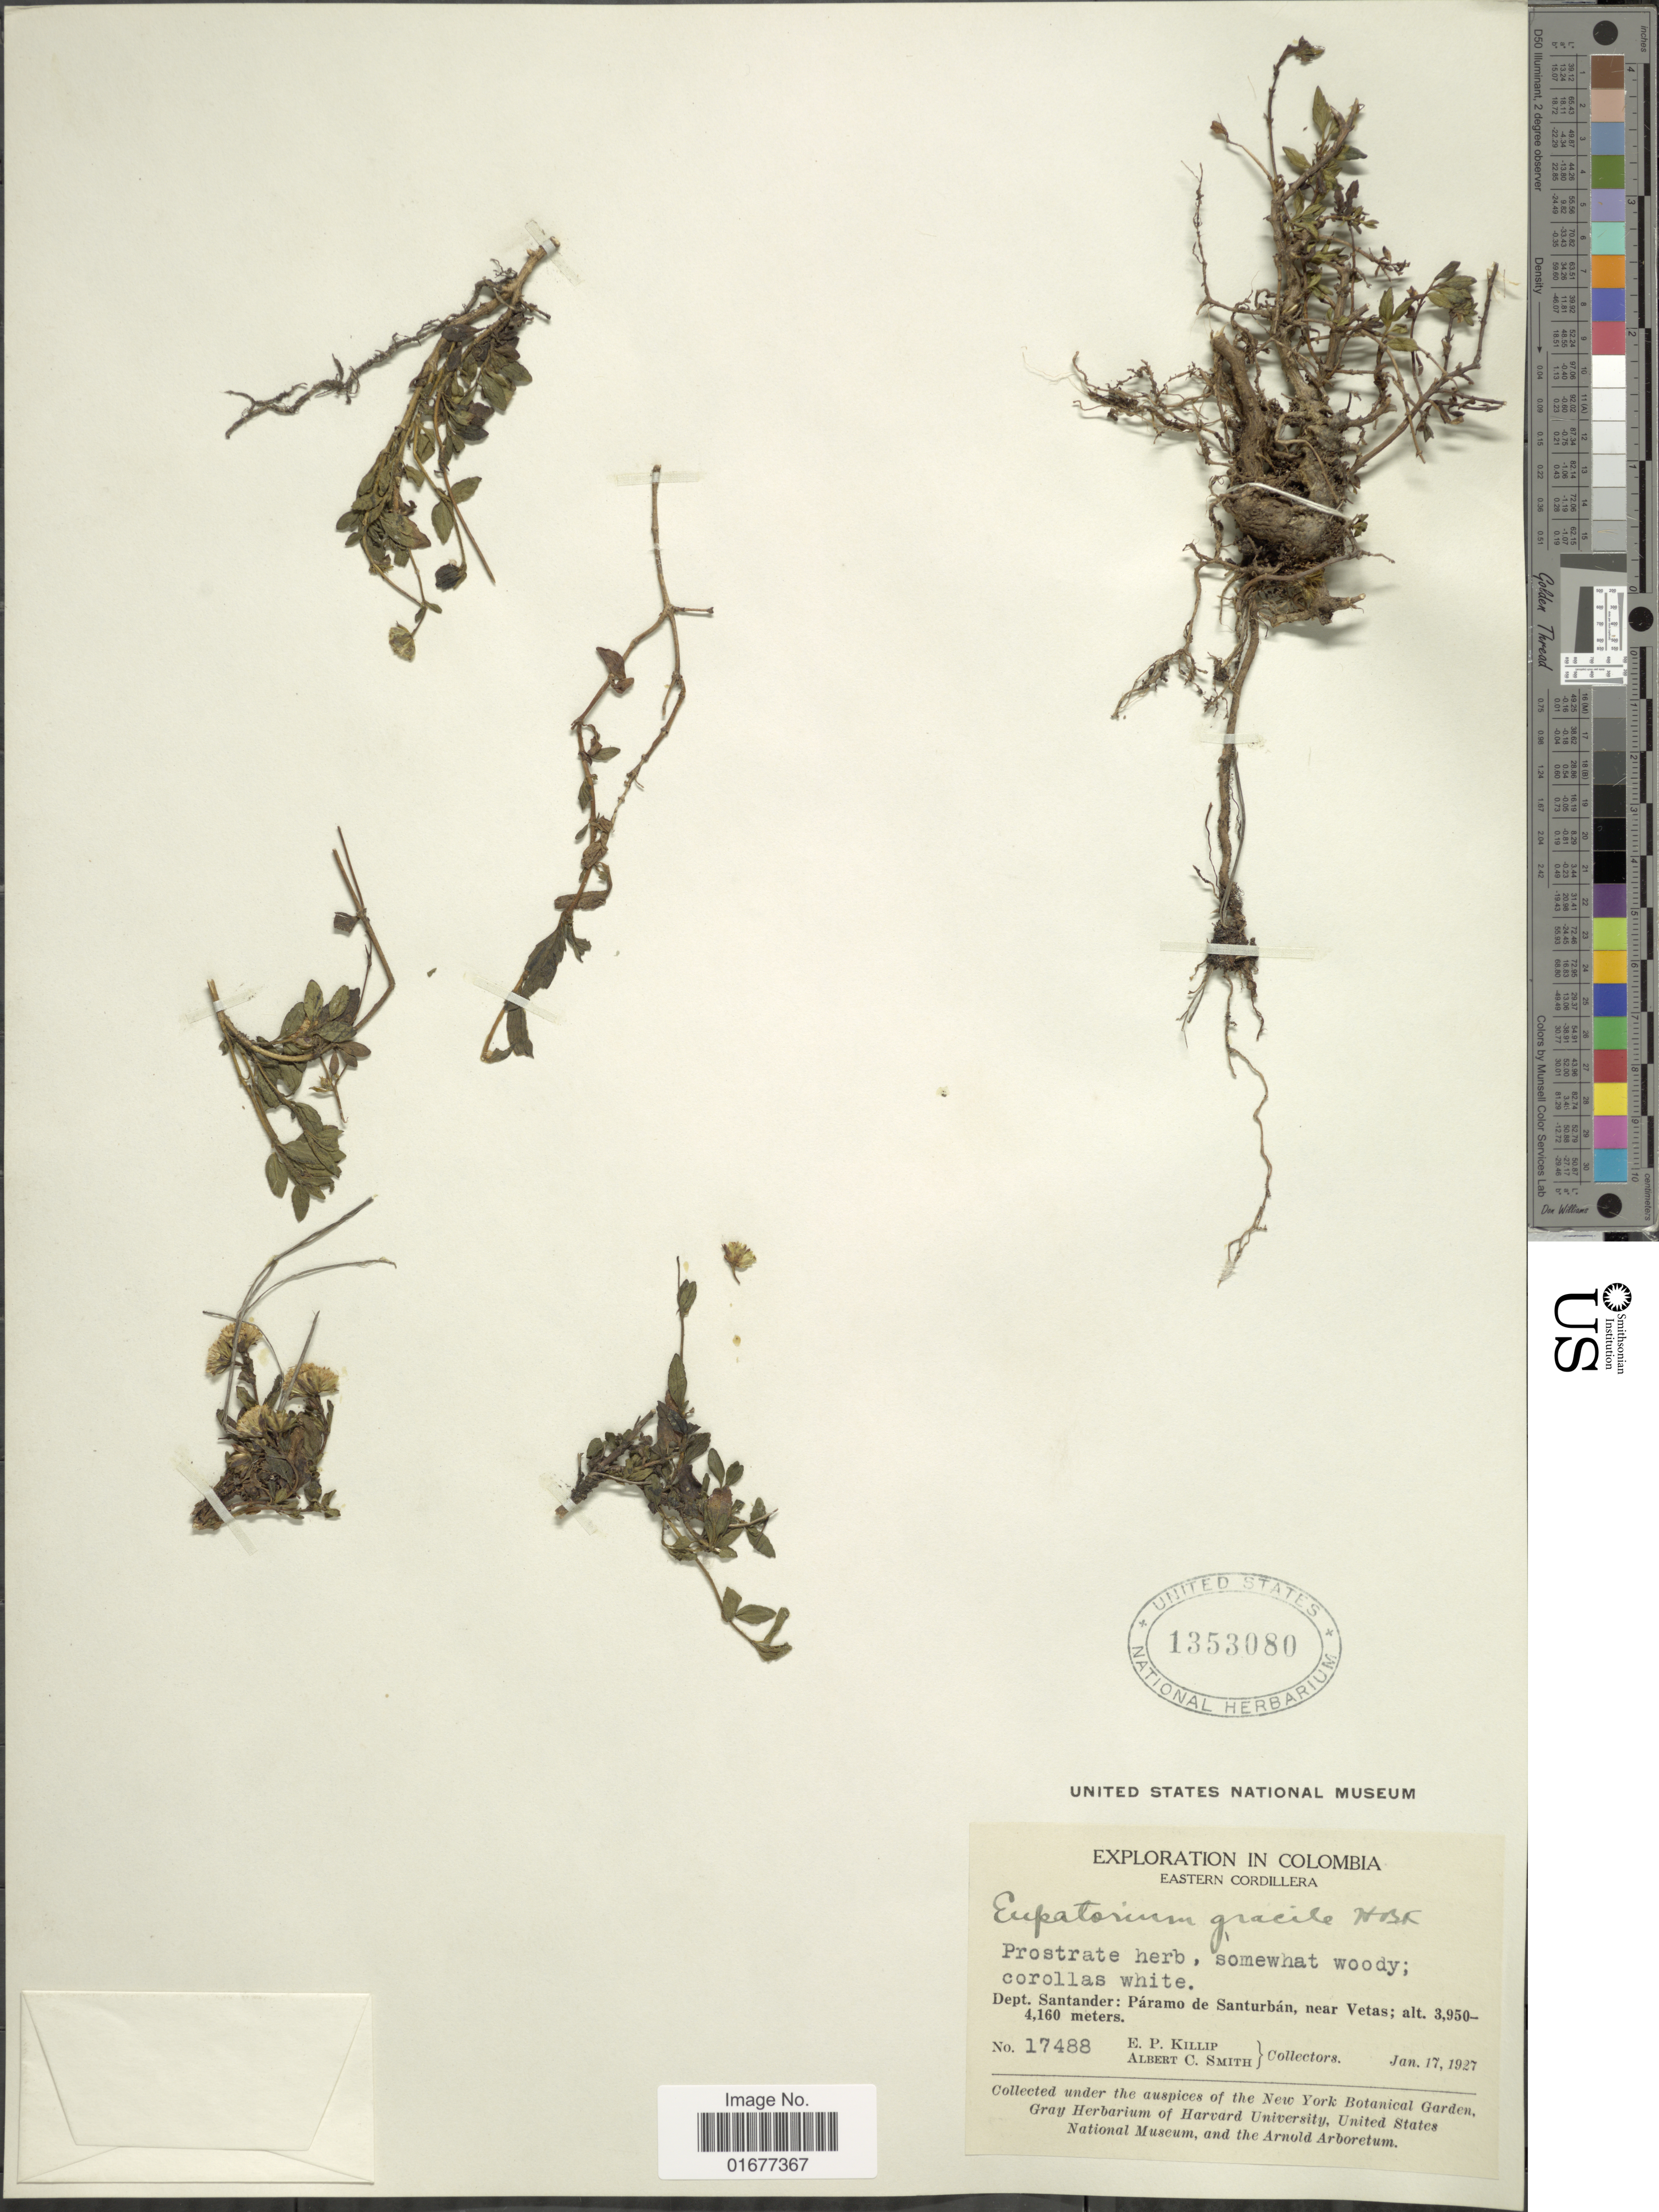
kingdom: Plantae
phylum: Tracheophyta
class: Magnoliopsida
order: Asterales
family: Asteraceae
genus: Ageratina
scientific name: Ageratina gracilis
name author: (Kunth) R.M. King & H. Rob.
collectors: E. P. Killip & A. C. Smith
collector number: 17488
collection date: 1927-01-17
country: Colombia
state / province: Santander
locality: Eastern Cordillera, Paramo de Santurban, near Vetas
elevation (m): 3950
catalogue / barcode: US 1353080